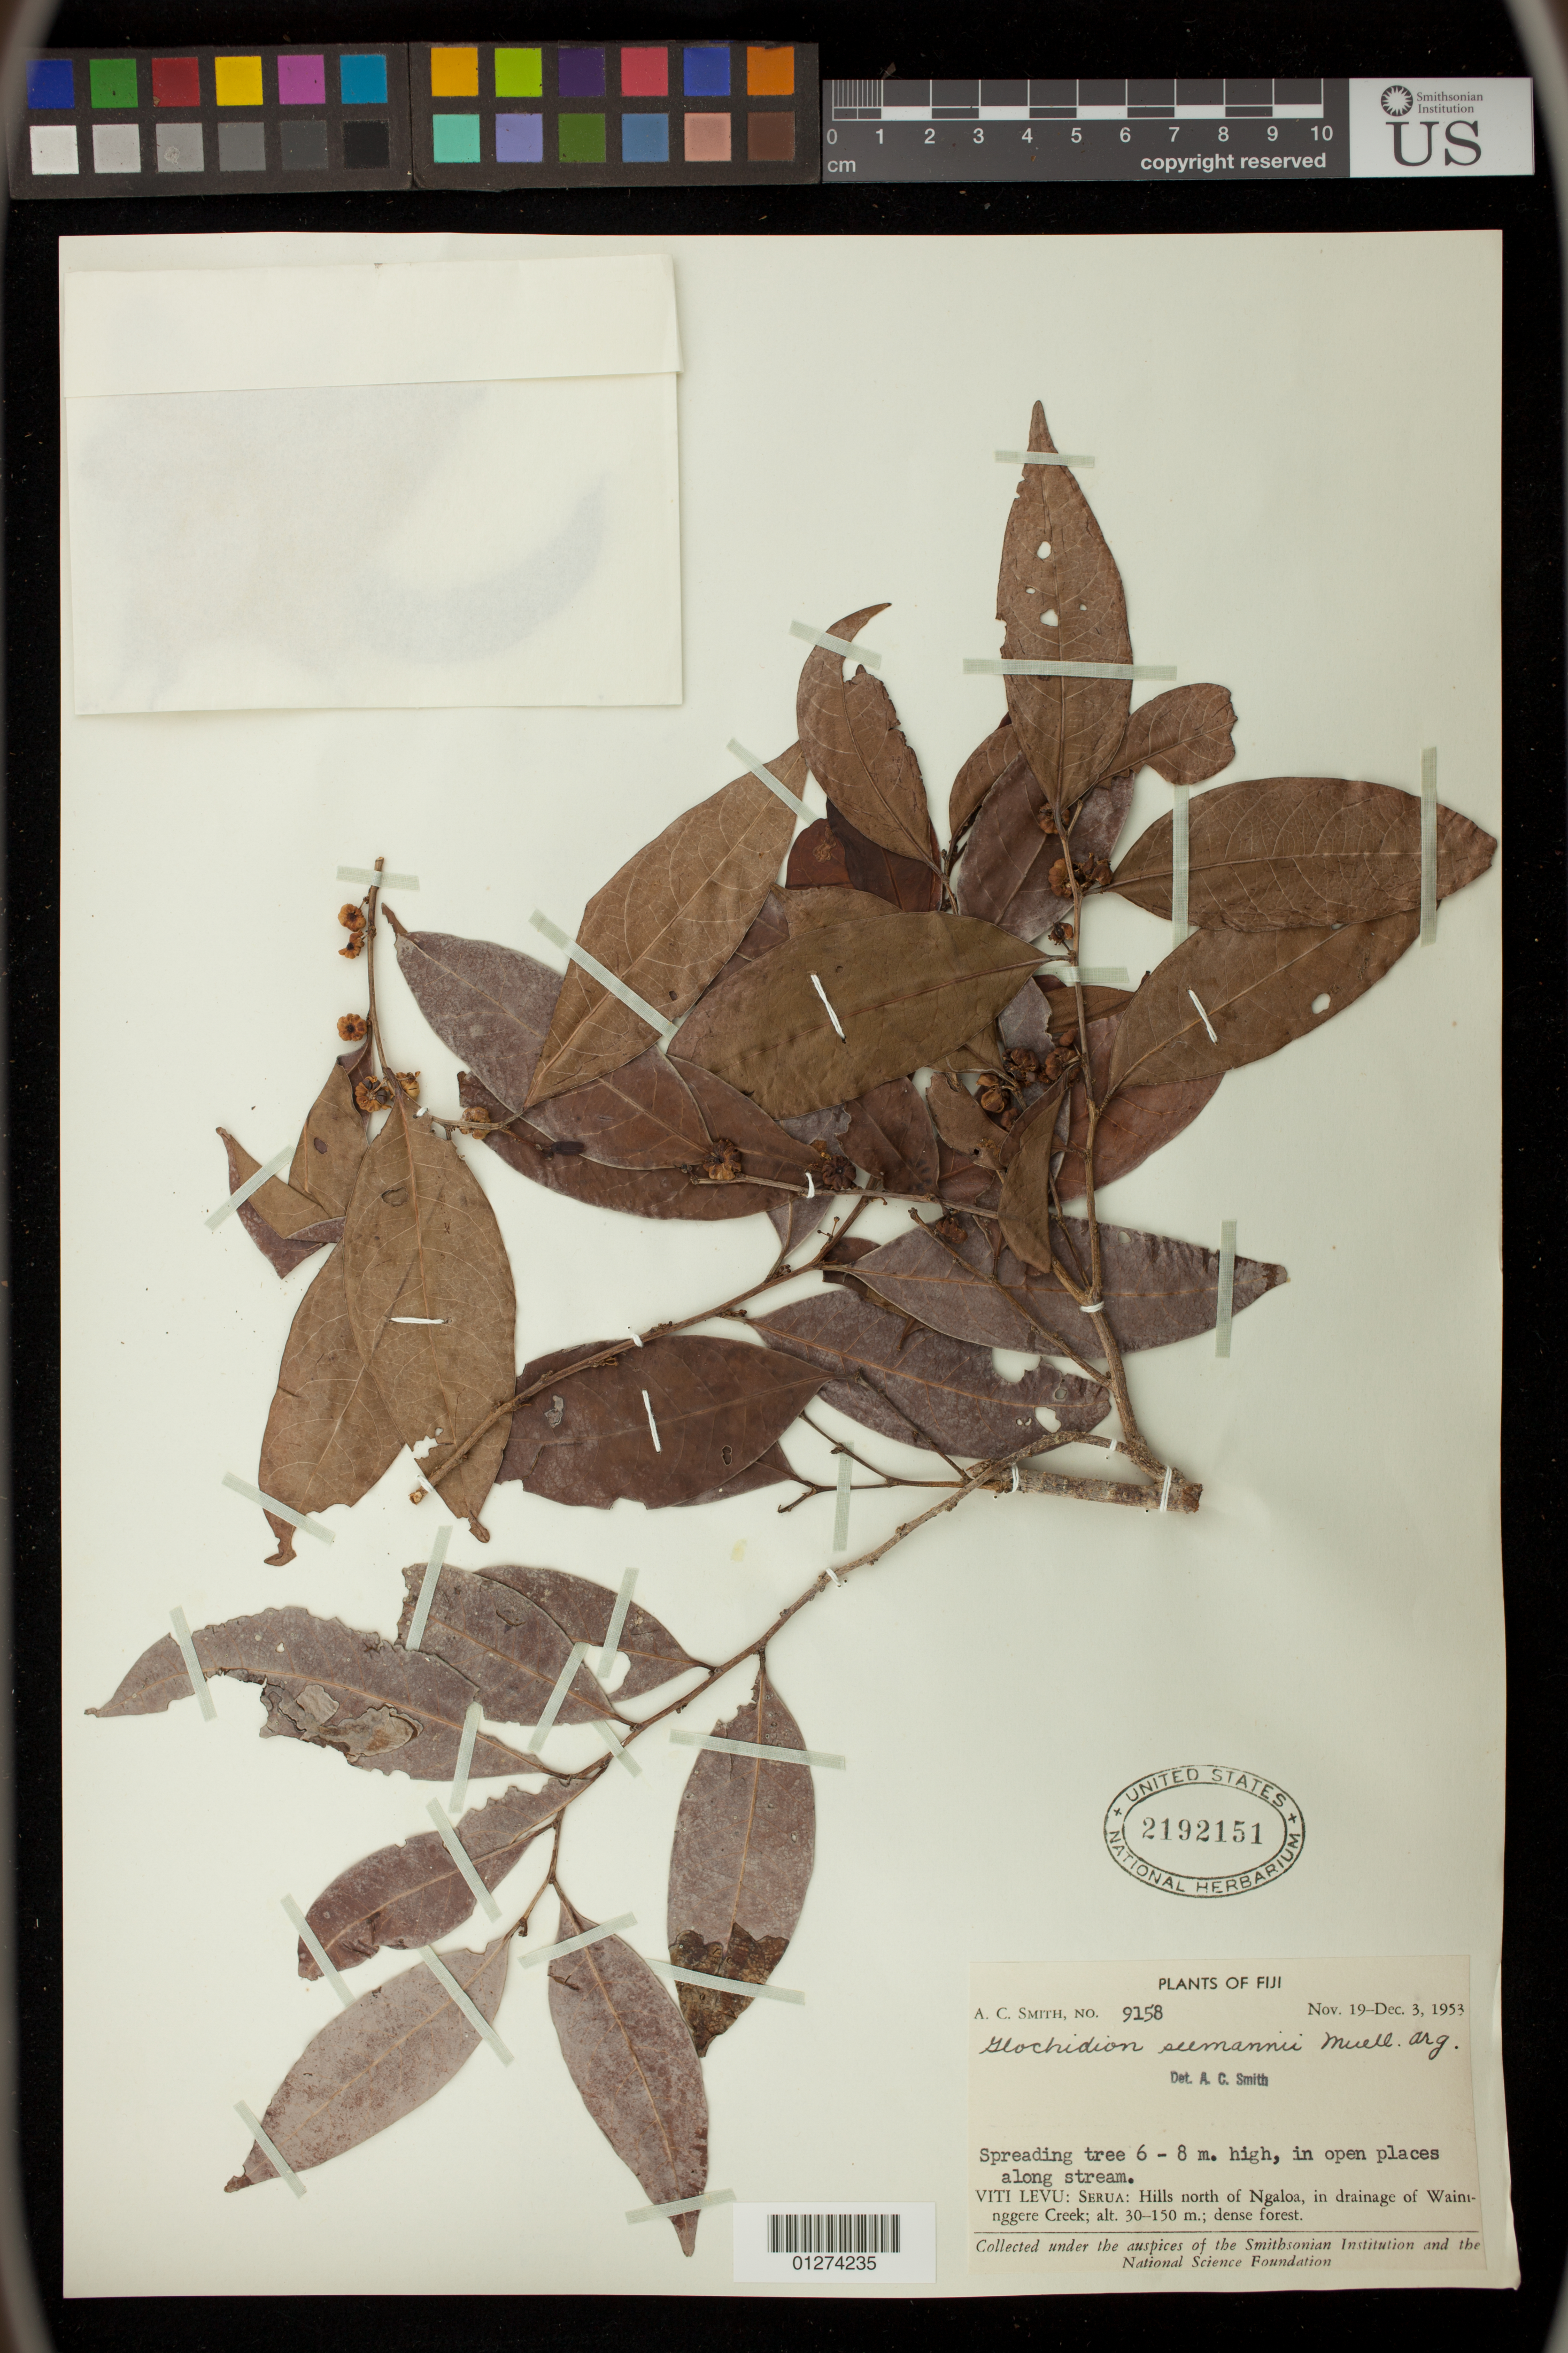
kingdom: Plantae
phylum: Tracheophyta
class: Magnoliopsida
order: Malpighiales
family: Phyllanthaceae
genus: Phyllanthus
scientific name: Phyllanthus seemannii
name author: (Müll. Arg.) Müll. Arg.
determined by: Wagner, W. L., (BOT), Smithsonian Institution - National Museum of Natural History (UNITED STATES)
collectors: A. C. Smith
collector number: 9158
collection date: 1953-11-19/1953-12-03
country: Fiji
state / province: Northern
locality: Viti Levu Island: Serua: Hills north of Ngaloa, in drainage of Waininggere Creek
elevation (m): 30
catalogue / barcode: US 2192151